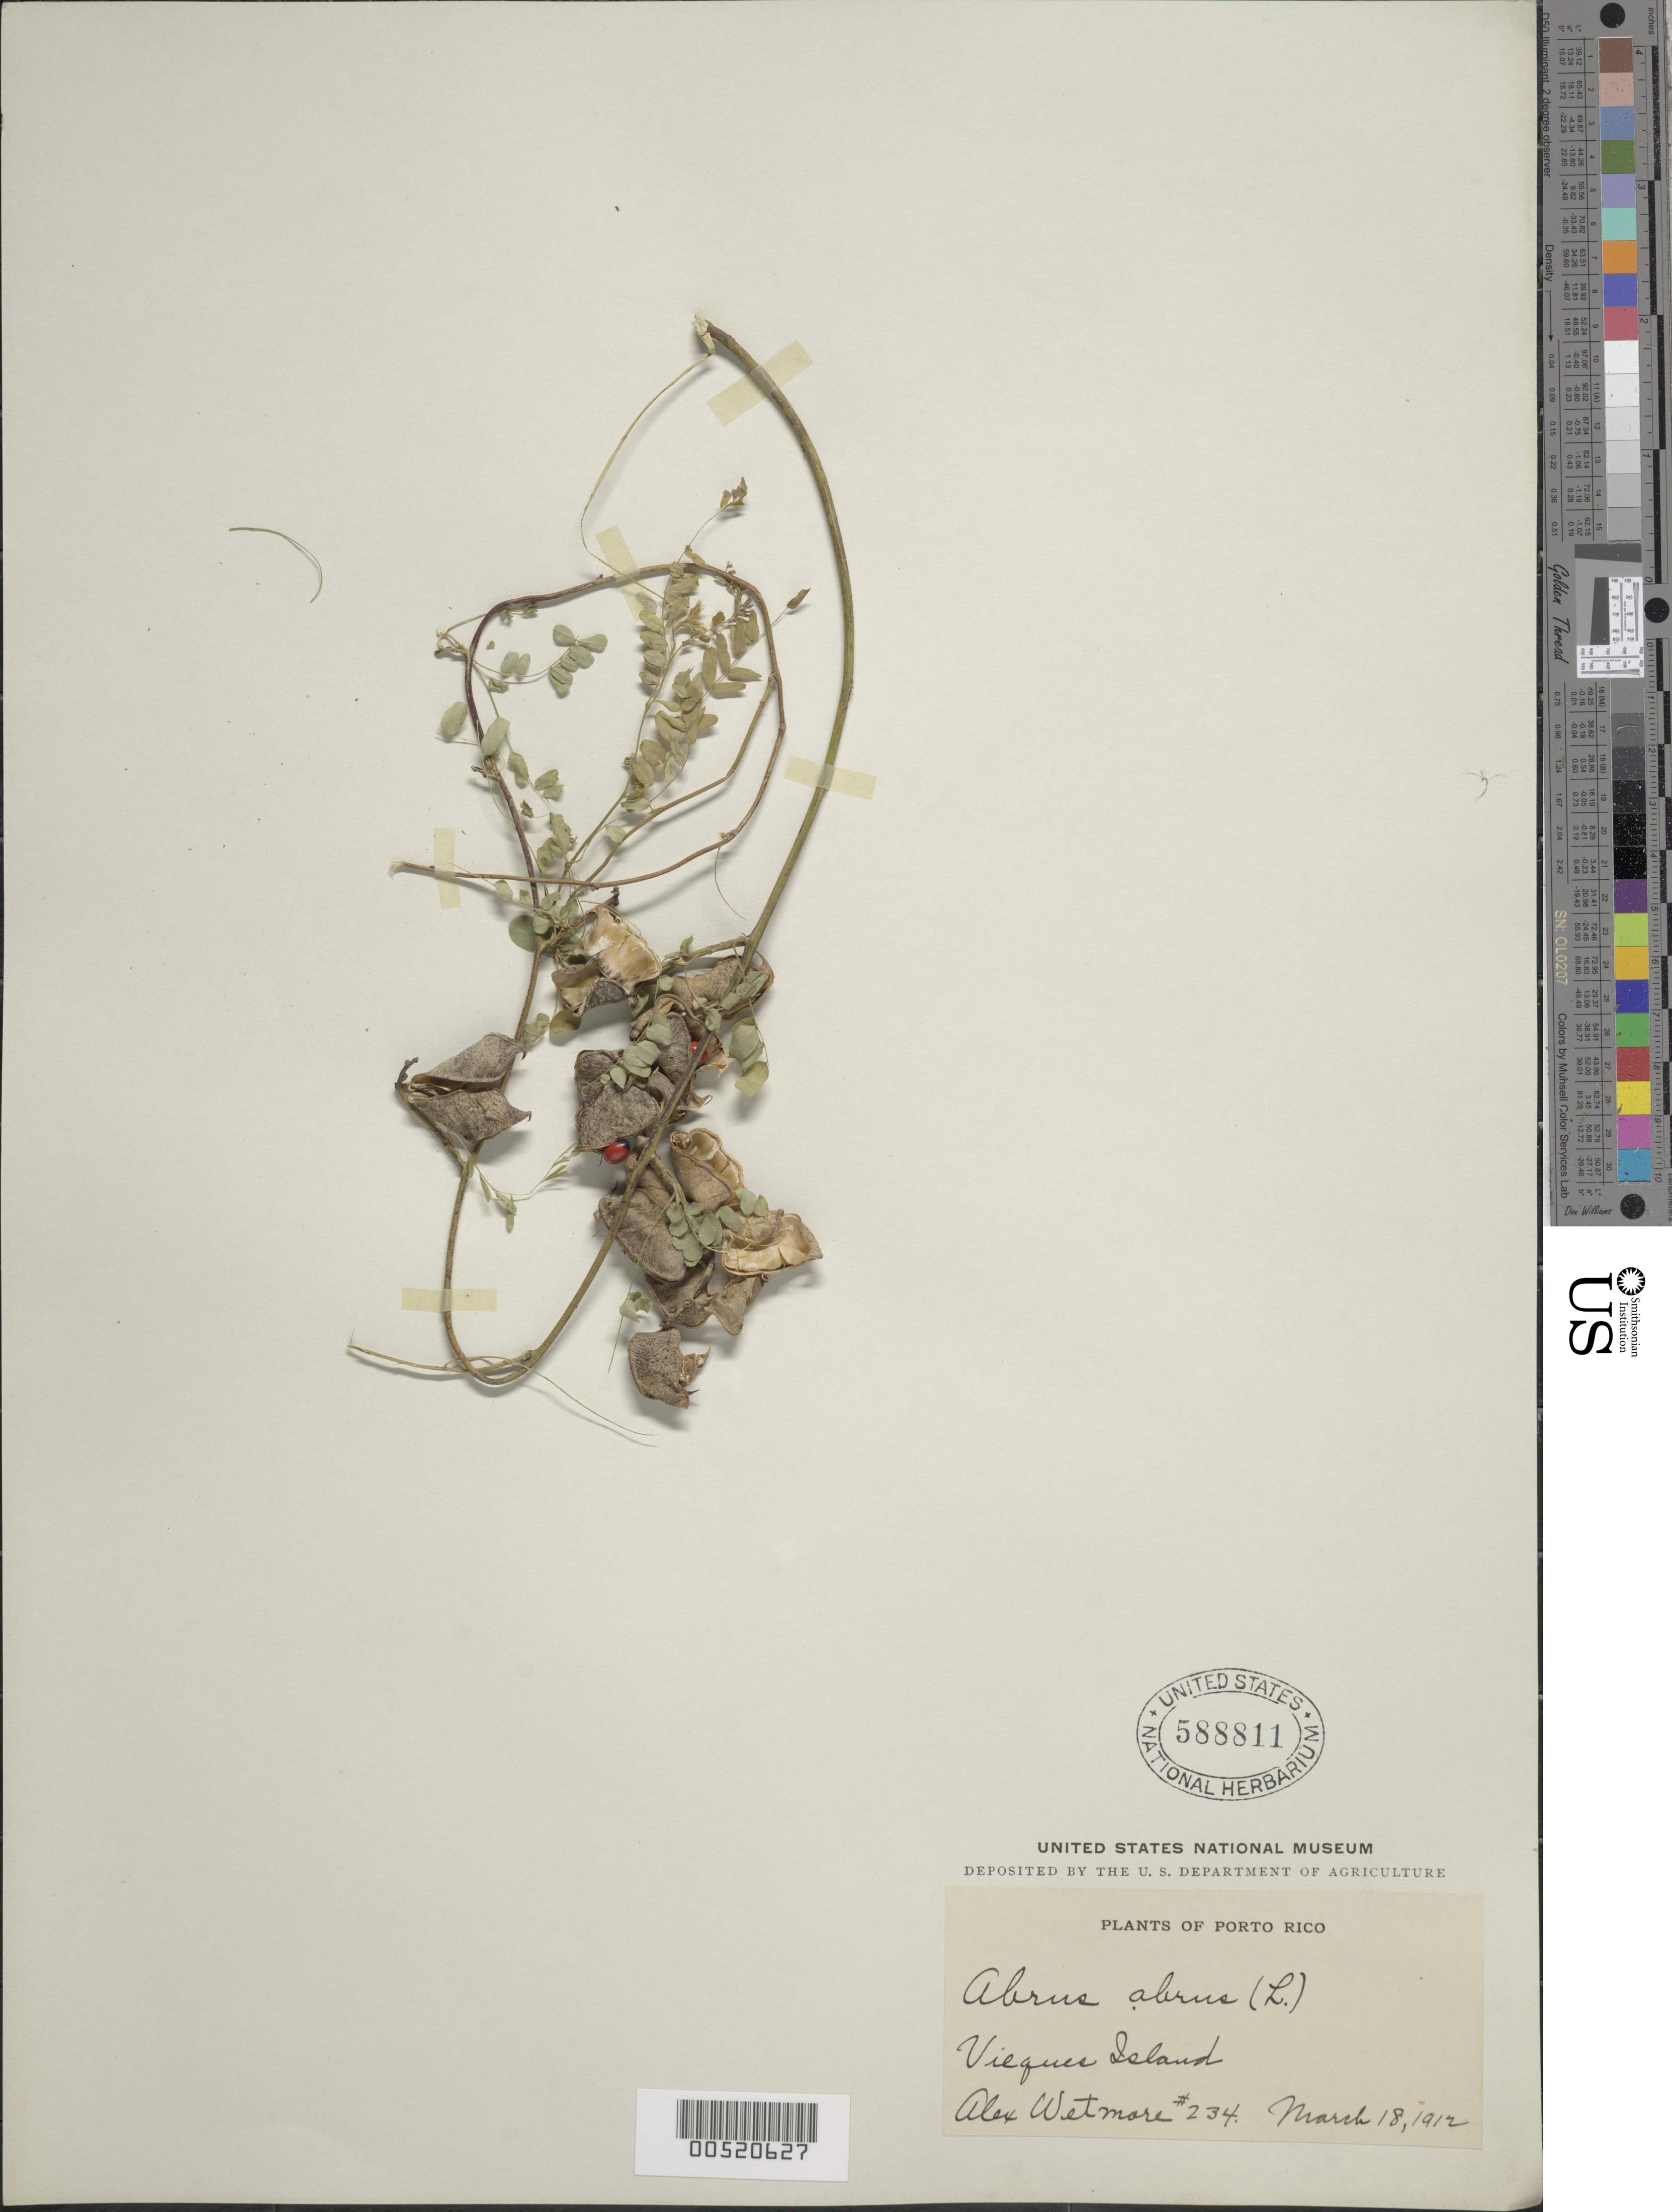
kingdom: Plantae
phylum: Tracheophyta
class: Magnoliopsida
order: Fabales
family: Fabaceae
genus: Abrus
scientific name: Abrus precatorius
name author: L.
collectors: A. Wetmore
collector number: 234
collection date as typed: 18 Mar 1912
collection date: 1912-03-18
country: Puerto Rico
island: Greater Antilles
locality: Vieques Island.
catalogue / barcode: US 588811